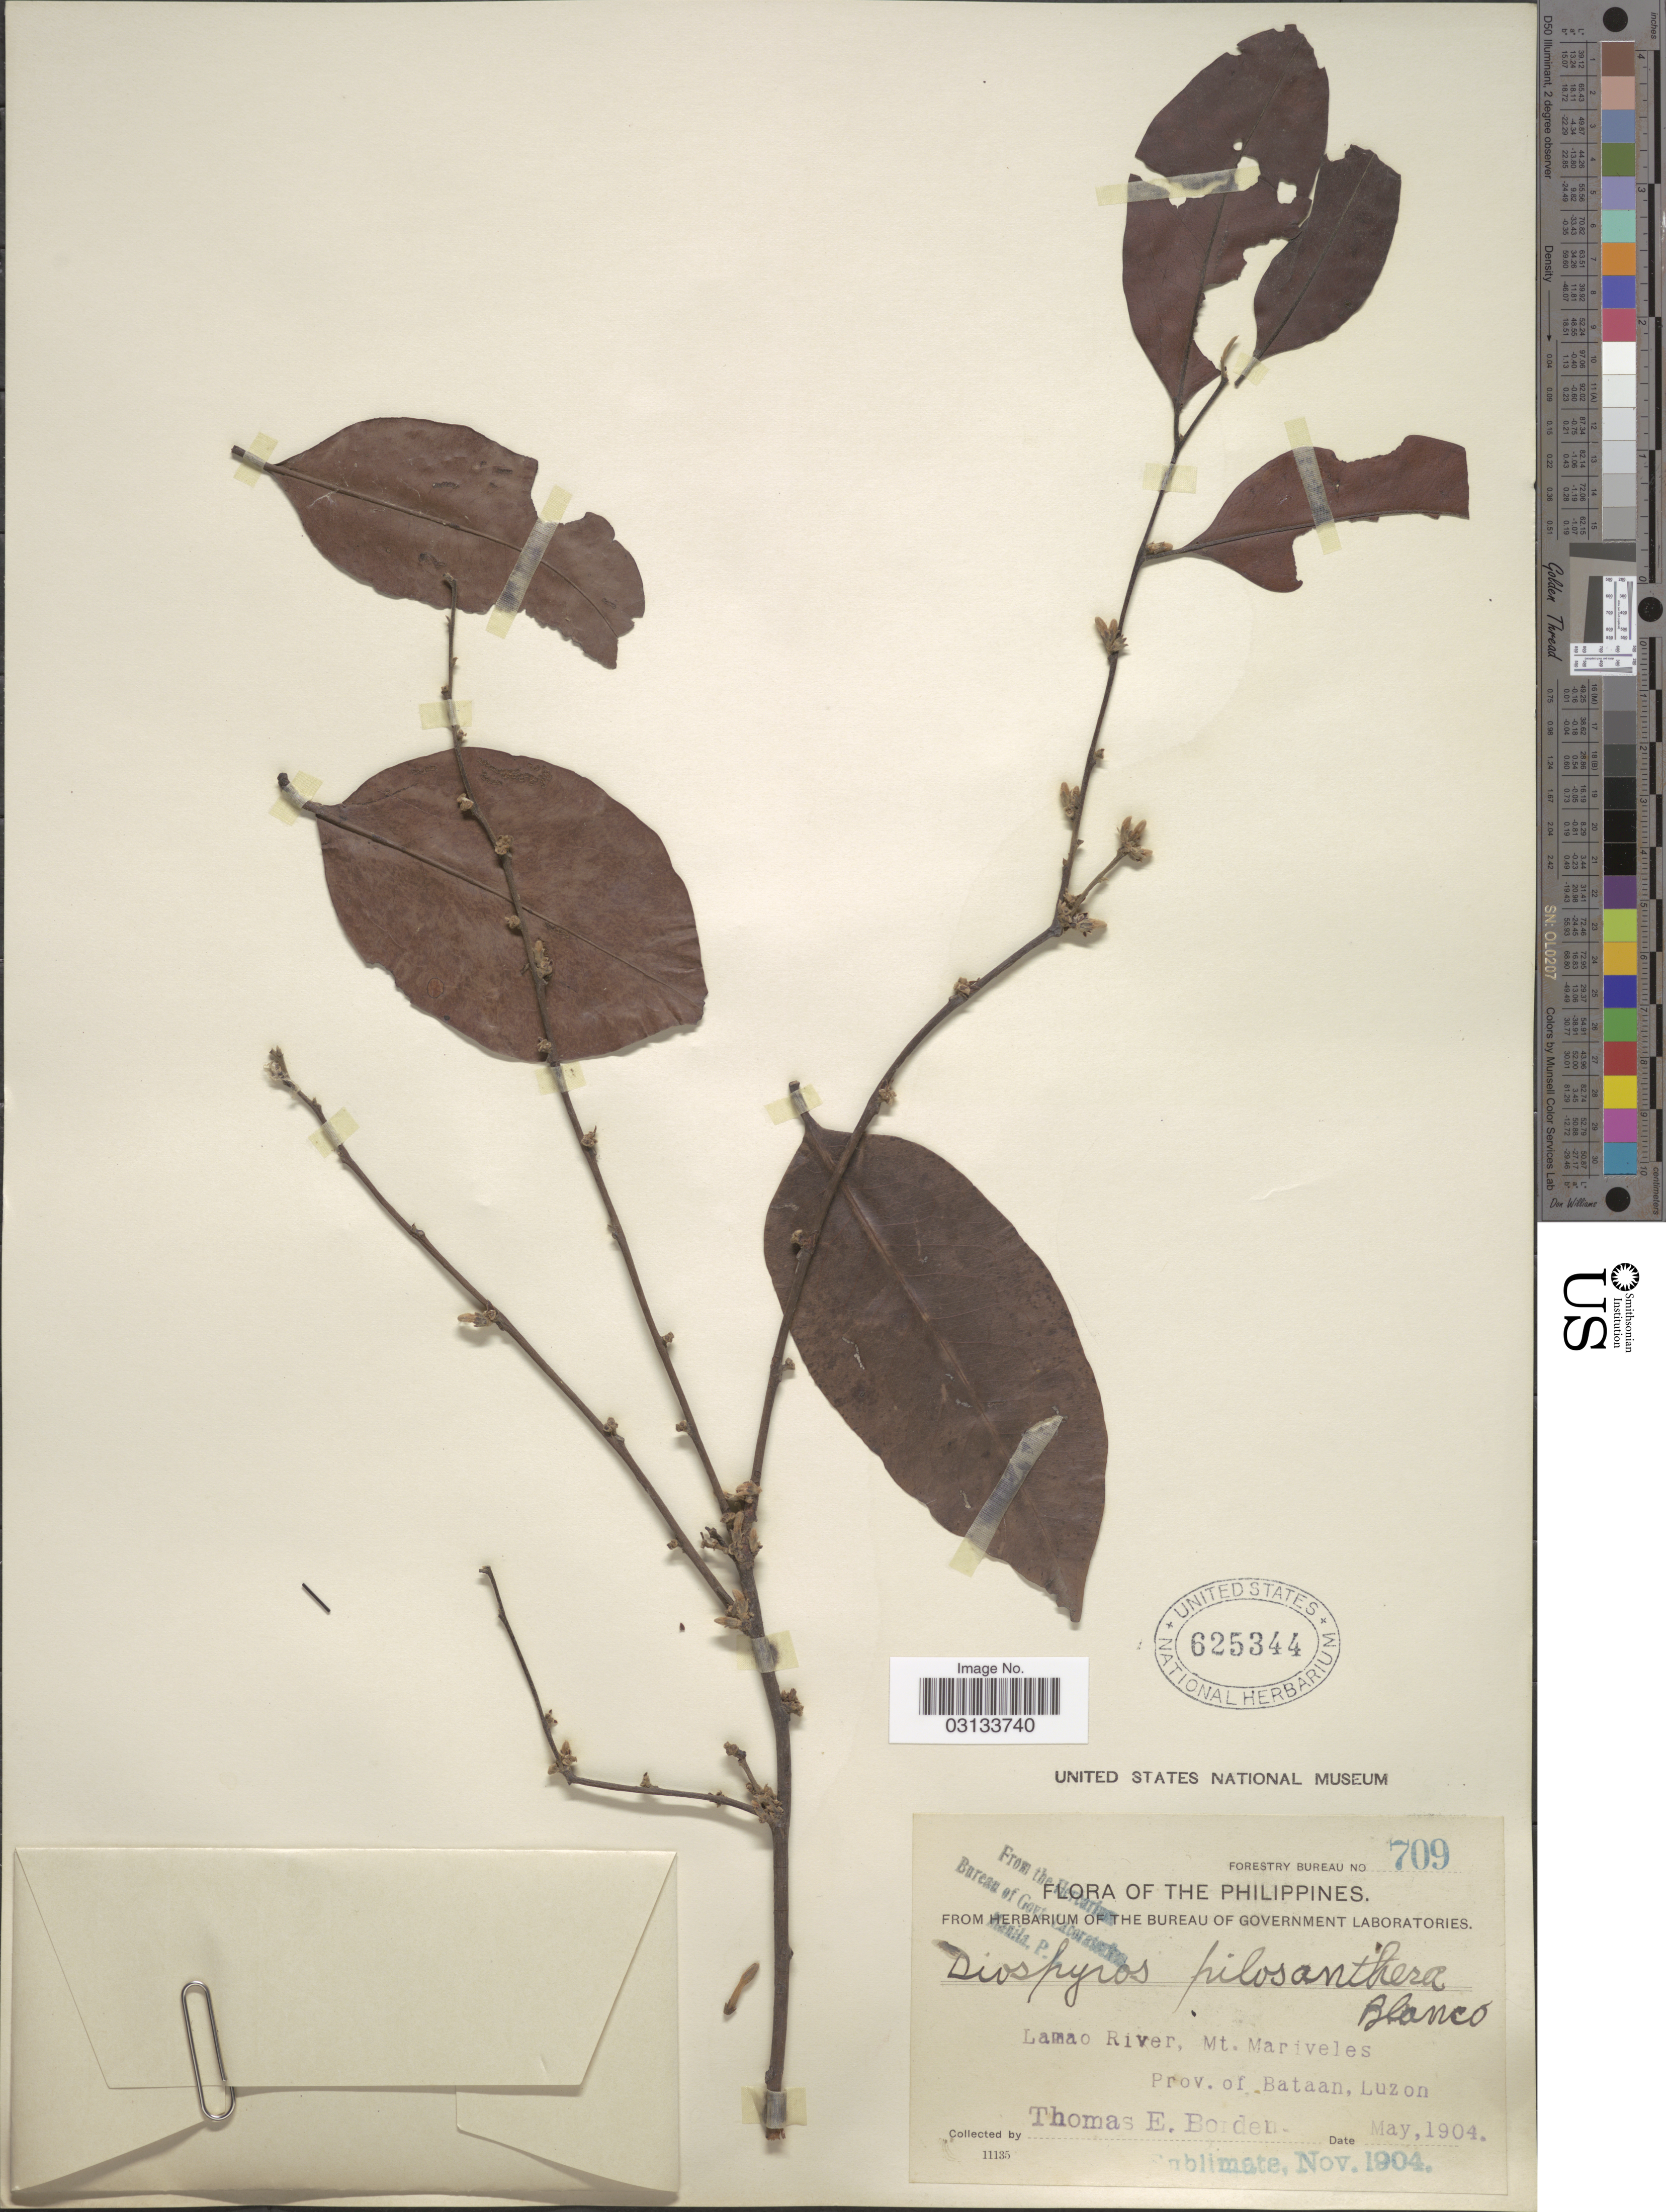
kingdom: Plantae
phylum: Tracheophyta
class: Magnoliopsida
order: Ericales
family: Ebenaceae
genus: Diospyros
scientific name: Diospyros pilosanthera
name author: Blanco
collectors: T. E. Borden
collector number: Forestry Bureau 709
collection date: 1904-05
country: Philippines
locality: Lamao River, Mt. Mariveles. Prov. of Bataan, Luzon.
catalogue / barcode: US 625344